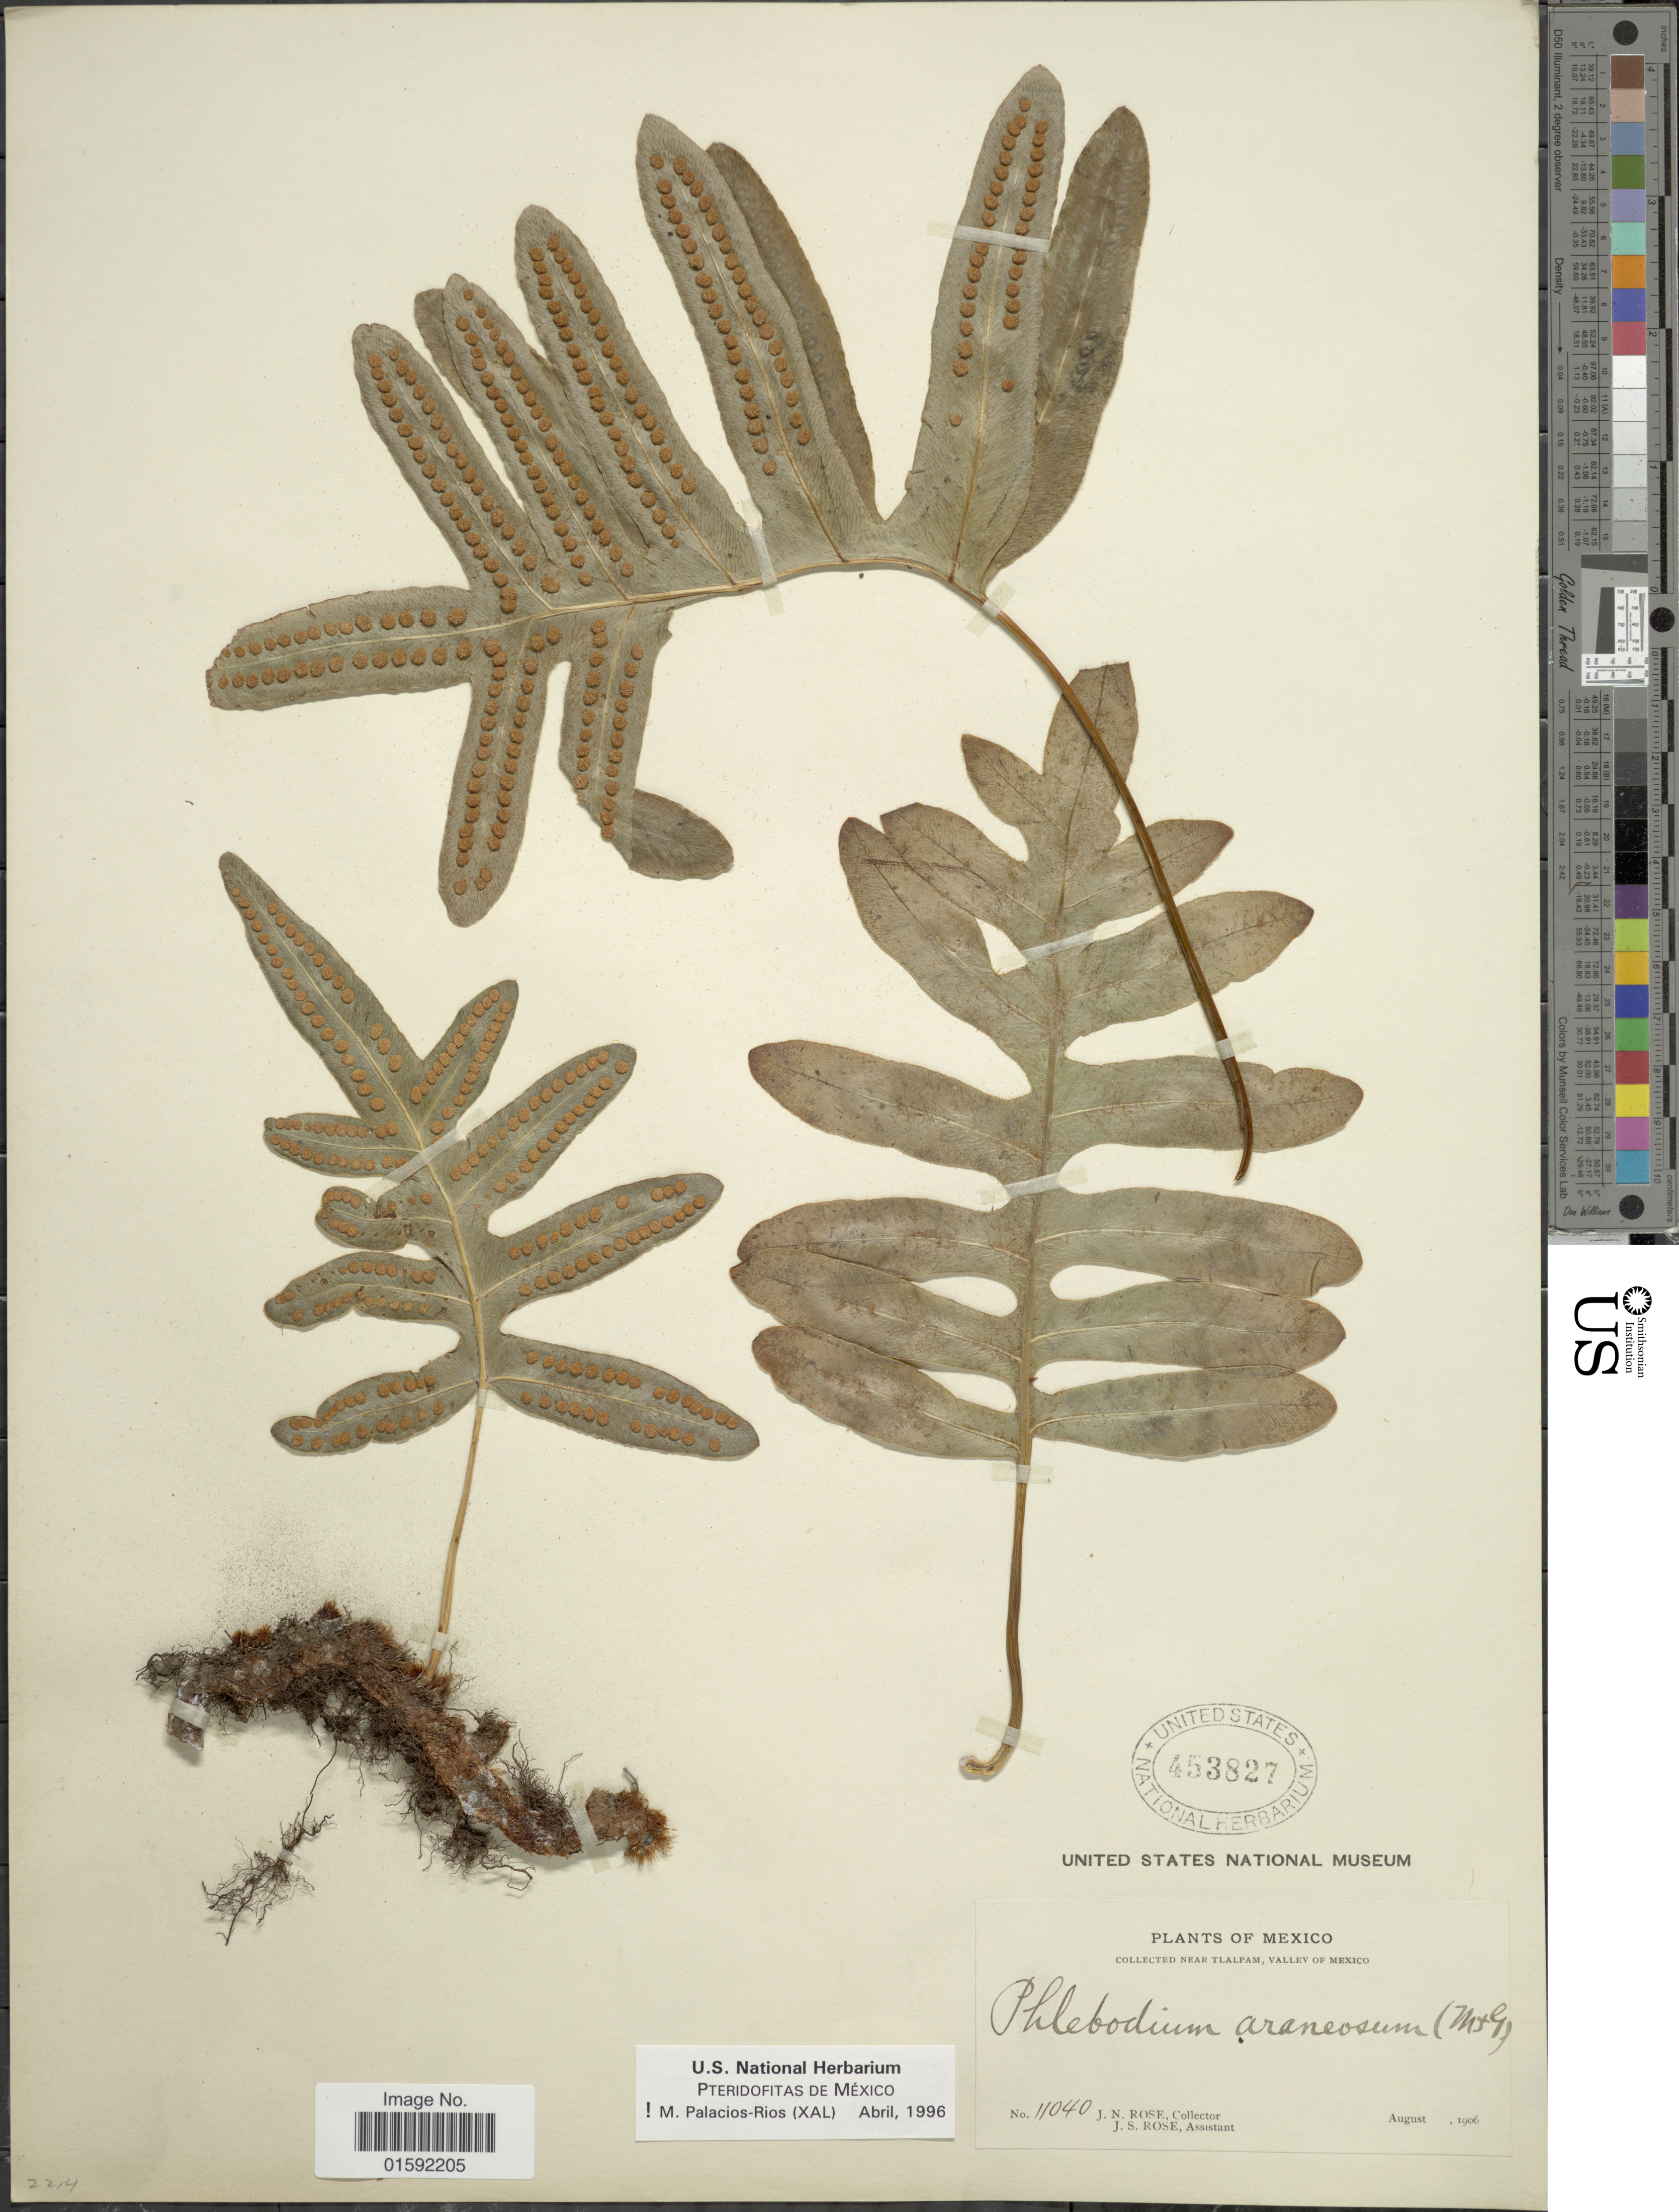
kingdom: Plantae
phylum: Tracheophyta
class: Polypodiopsida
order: Polypodiales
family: Polypodiaceae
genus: Phlebodium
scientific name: Phlebodium araneosum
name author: (M. Martens) Mickel & Beitel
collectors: J. N. Rose & J. S. Rose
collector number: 11040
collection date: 1906-08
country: Mexico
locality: Near Tlalpam, Valley of Mexico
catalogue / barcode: US 453827